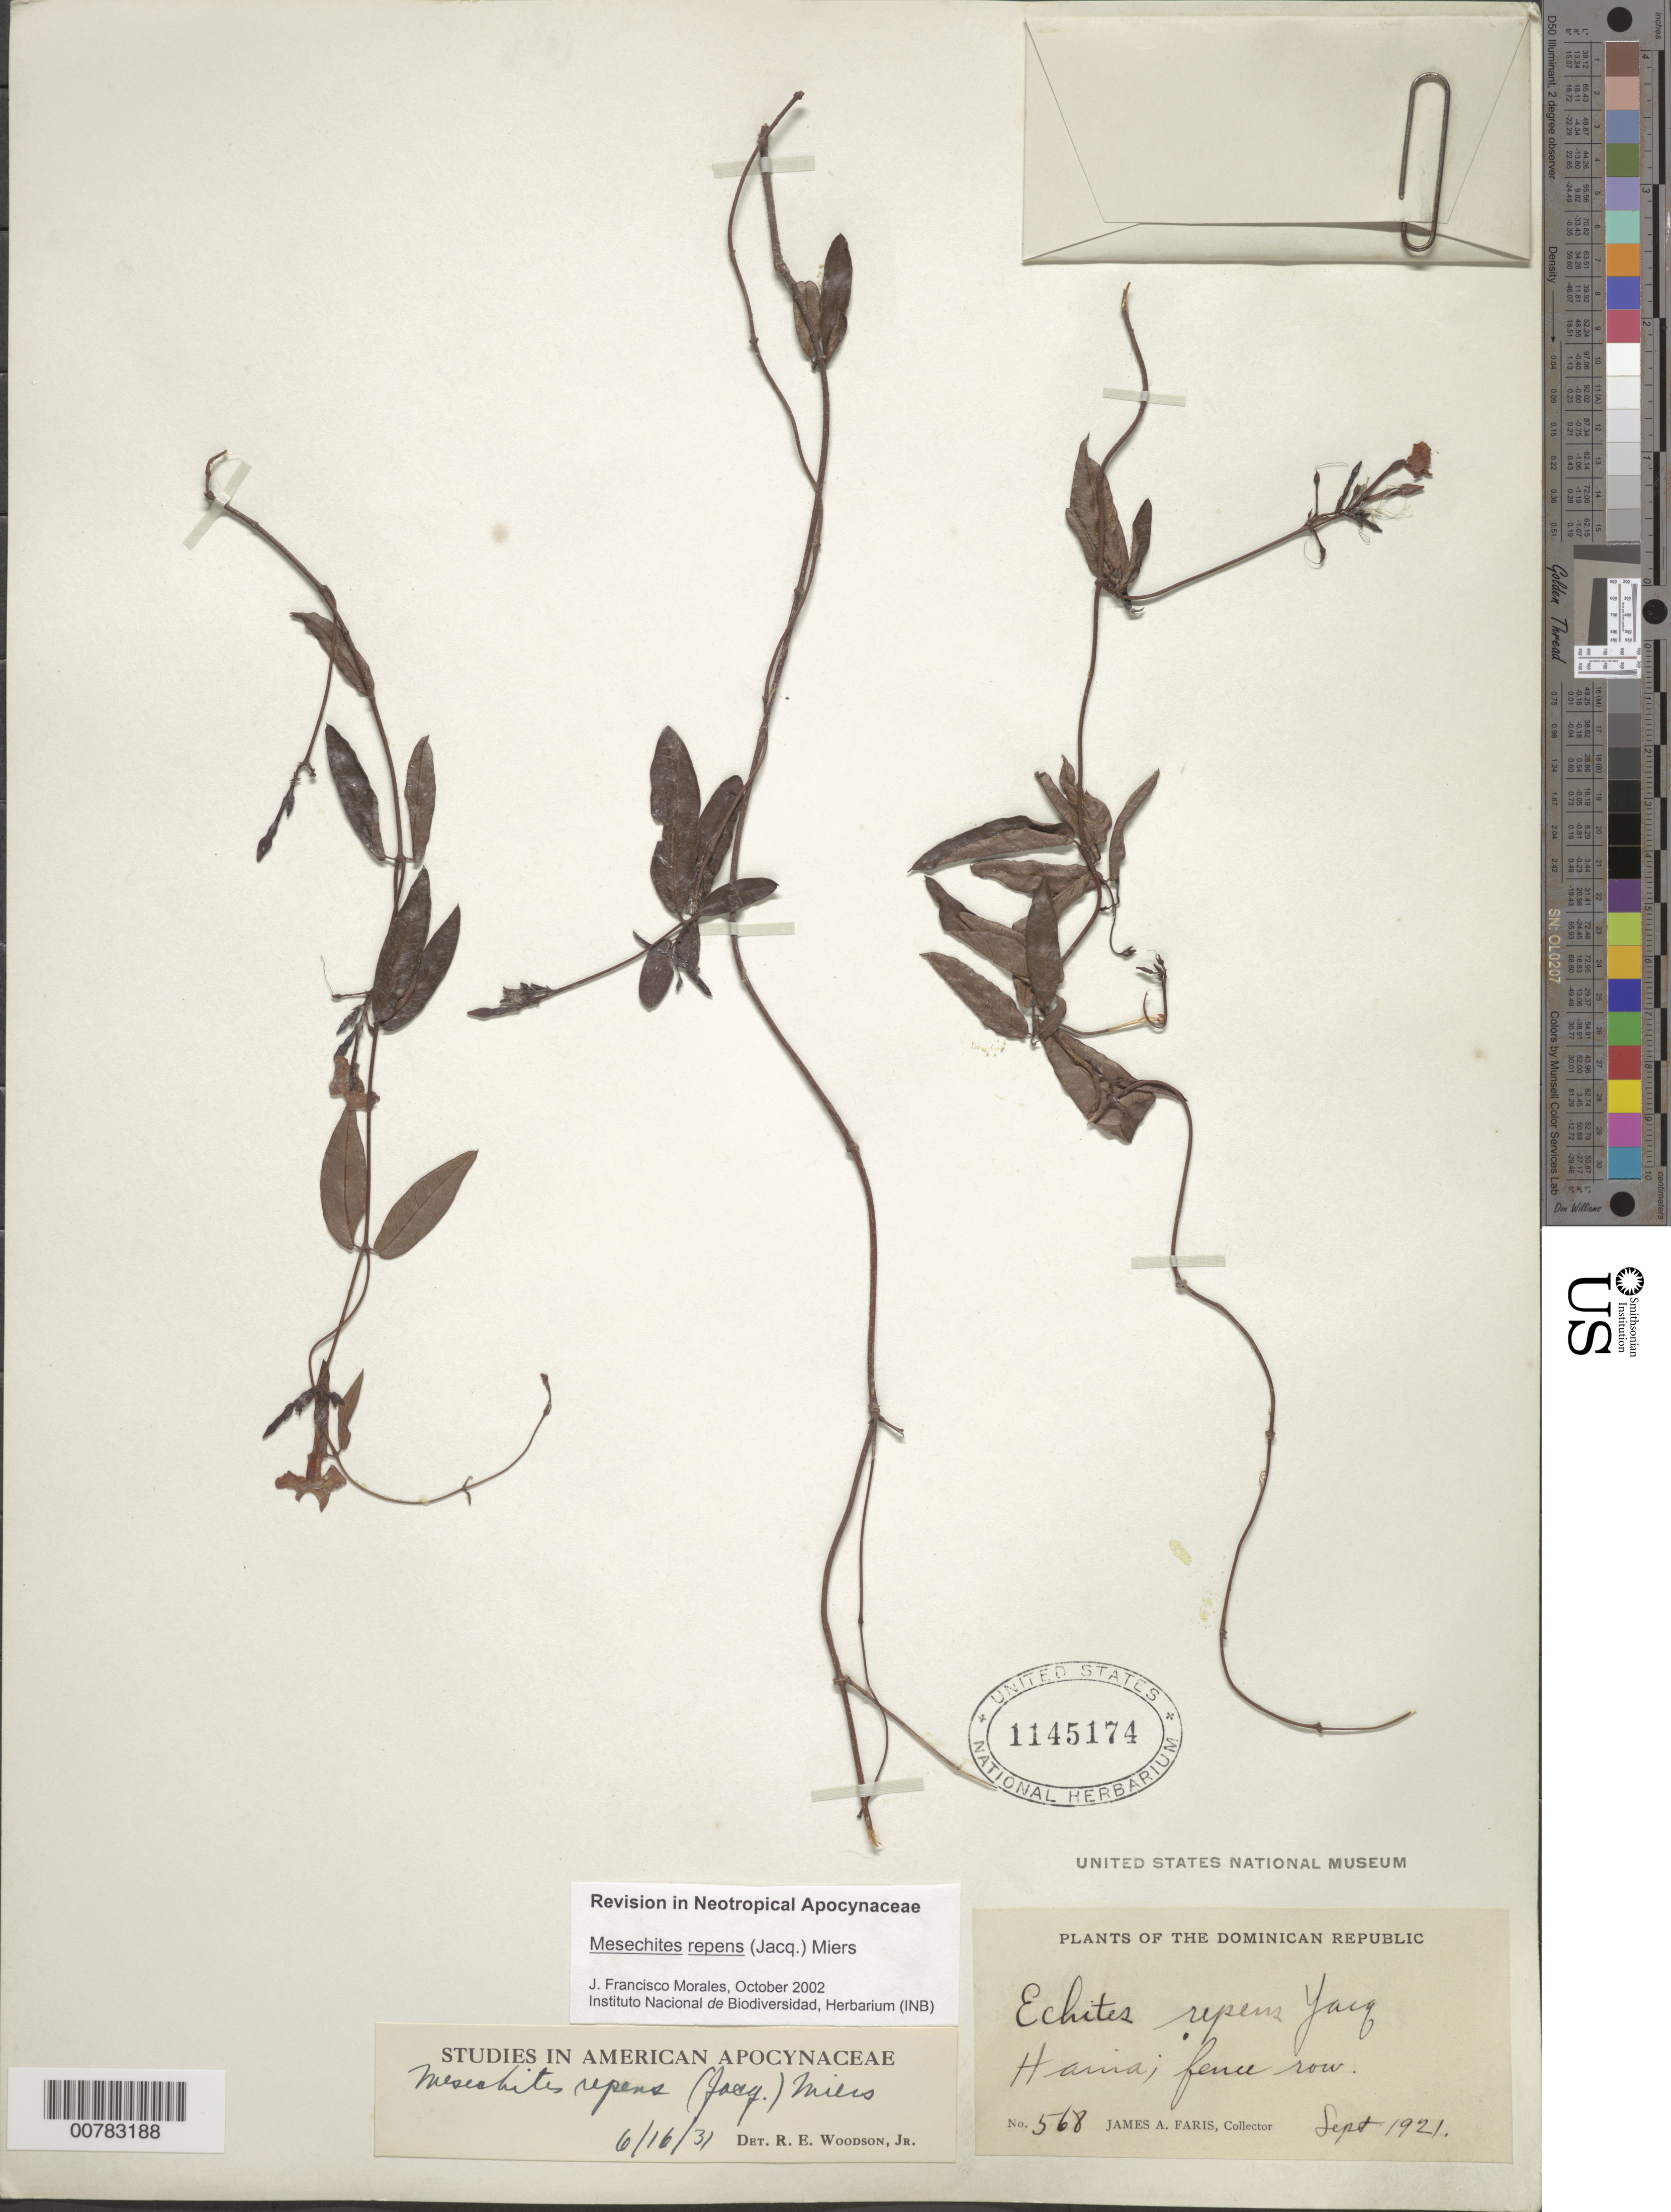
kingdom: Plantae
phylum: Tracheophyta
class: Magnoliopsida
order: Gentianales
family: Apocynaceae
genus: Mesechites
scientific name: Mesechites repens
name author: (Jacq.) Miers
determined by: Morales, J. F.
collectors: J. Faris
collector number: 568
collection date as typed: Sep 1910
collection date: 1910-09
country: Dominican Republic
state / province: San Cristóbal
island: Hispaniola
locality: Haina.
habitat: Fence row.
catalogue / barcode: US 1145174